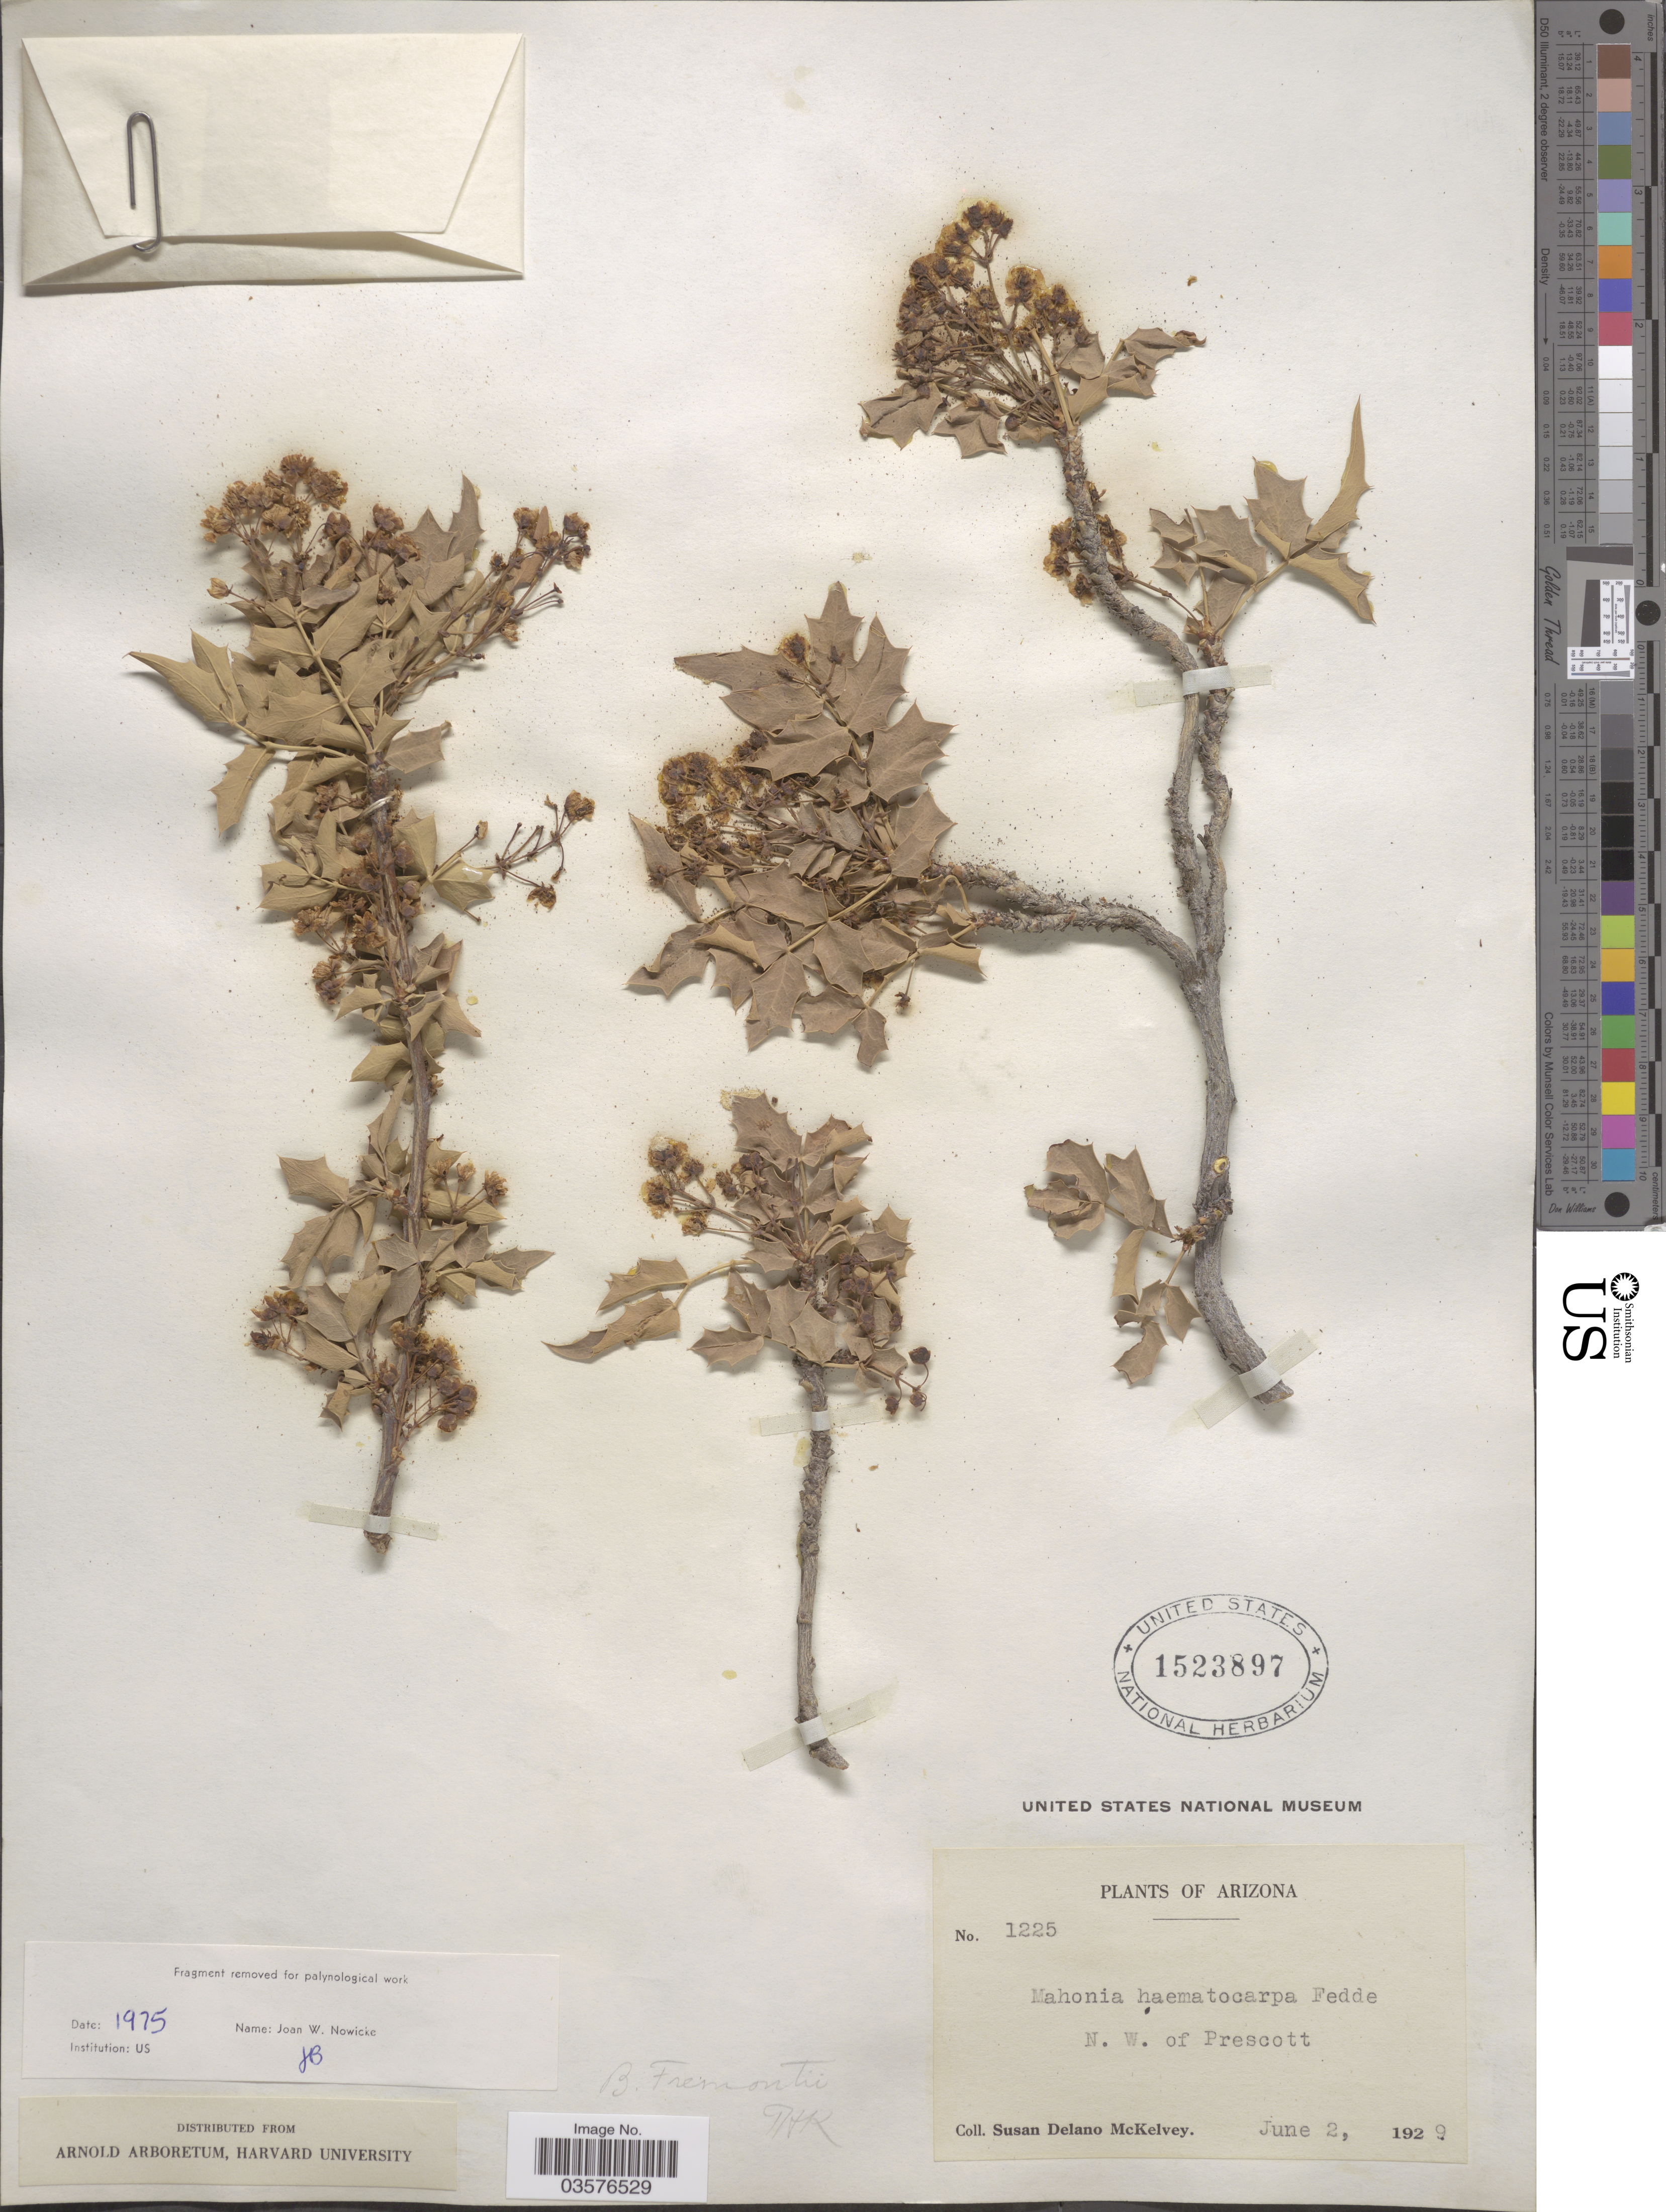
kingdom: Plantae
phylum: Tracheophyta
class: Magnoliopsida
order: Ranunculales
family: Berberidaceae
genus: Mahonia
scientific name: Mahonia haematocarpa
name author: (Wooton) Fedde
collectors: S. A. McKelvey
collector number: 1225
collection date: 1929-06-02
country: United States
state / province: Arizona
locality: N. W. of Prescott.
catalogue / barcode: US 1523897